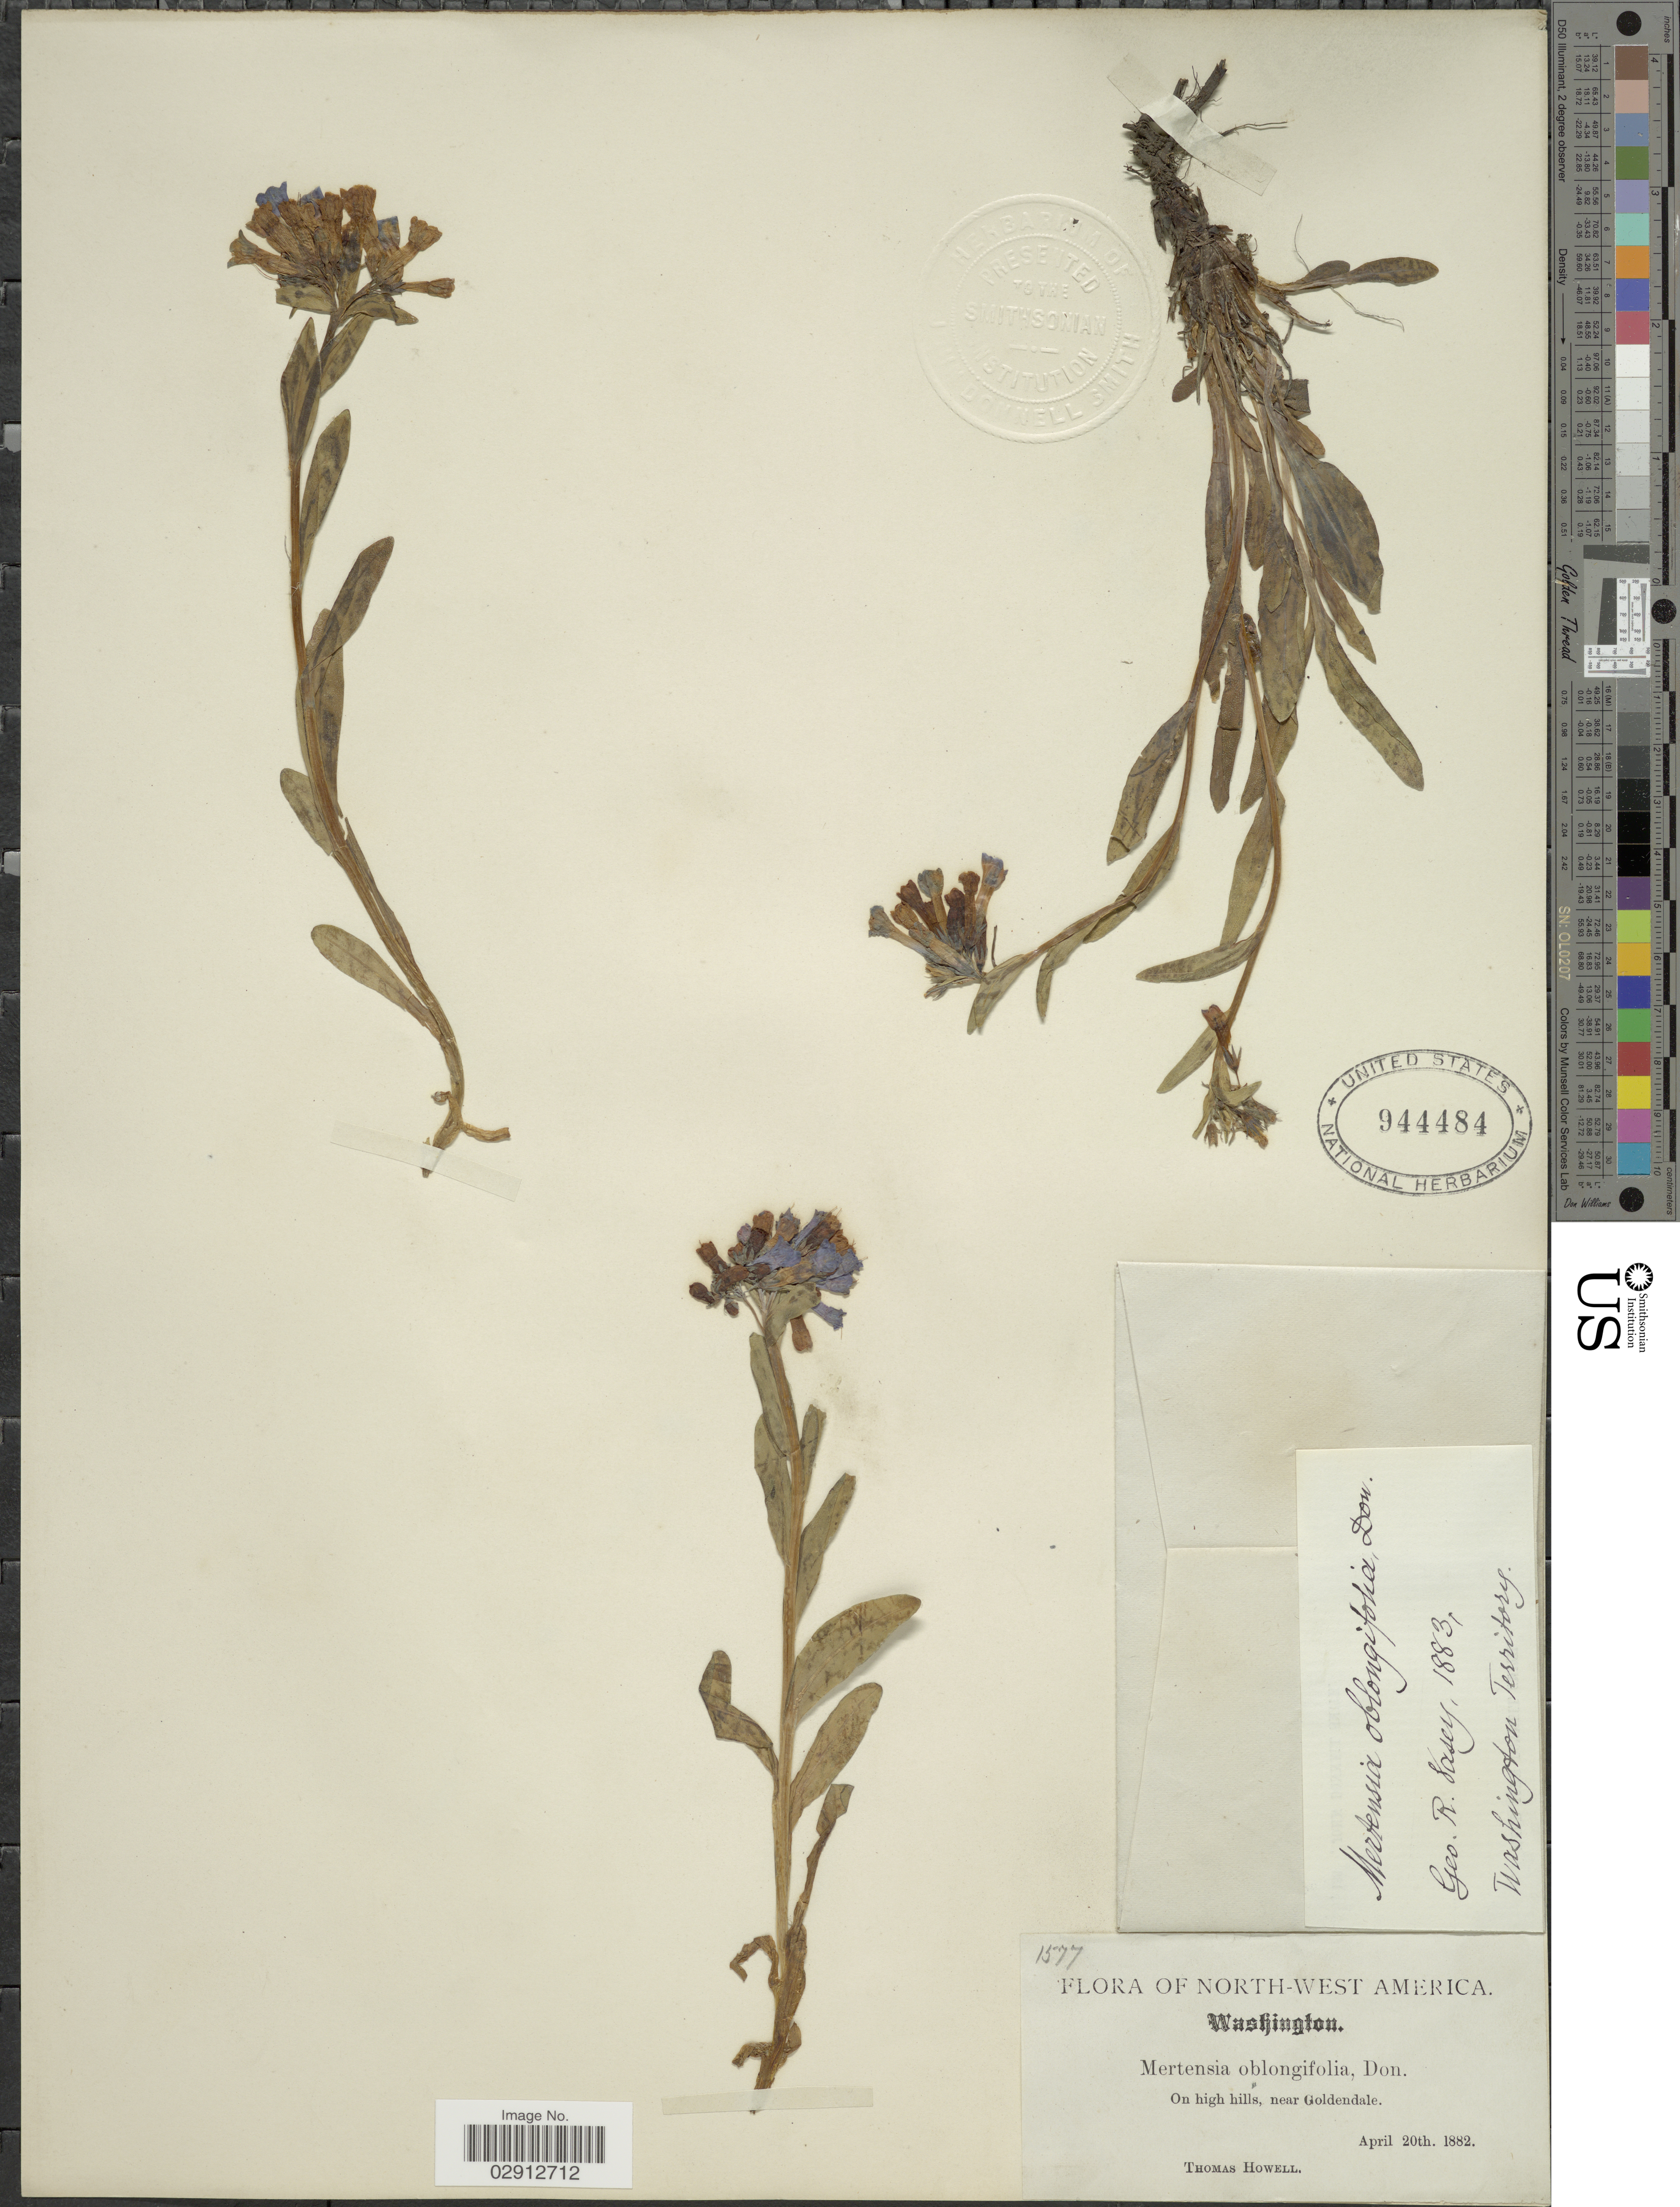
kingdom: Plantae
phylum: Tracheophyta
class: Magnoliopsida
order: Boraginales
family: Boraginaceae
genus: Mertensia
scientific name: Mertensia oblongifolia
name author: (Nutt.) G. Don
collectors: T. Howell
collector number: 1577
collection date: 1882-04-20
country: United States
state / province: Washington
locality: North-West America. Near Goldendale.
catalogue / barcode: US 944484